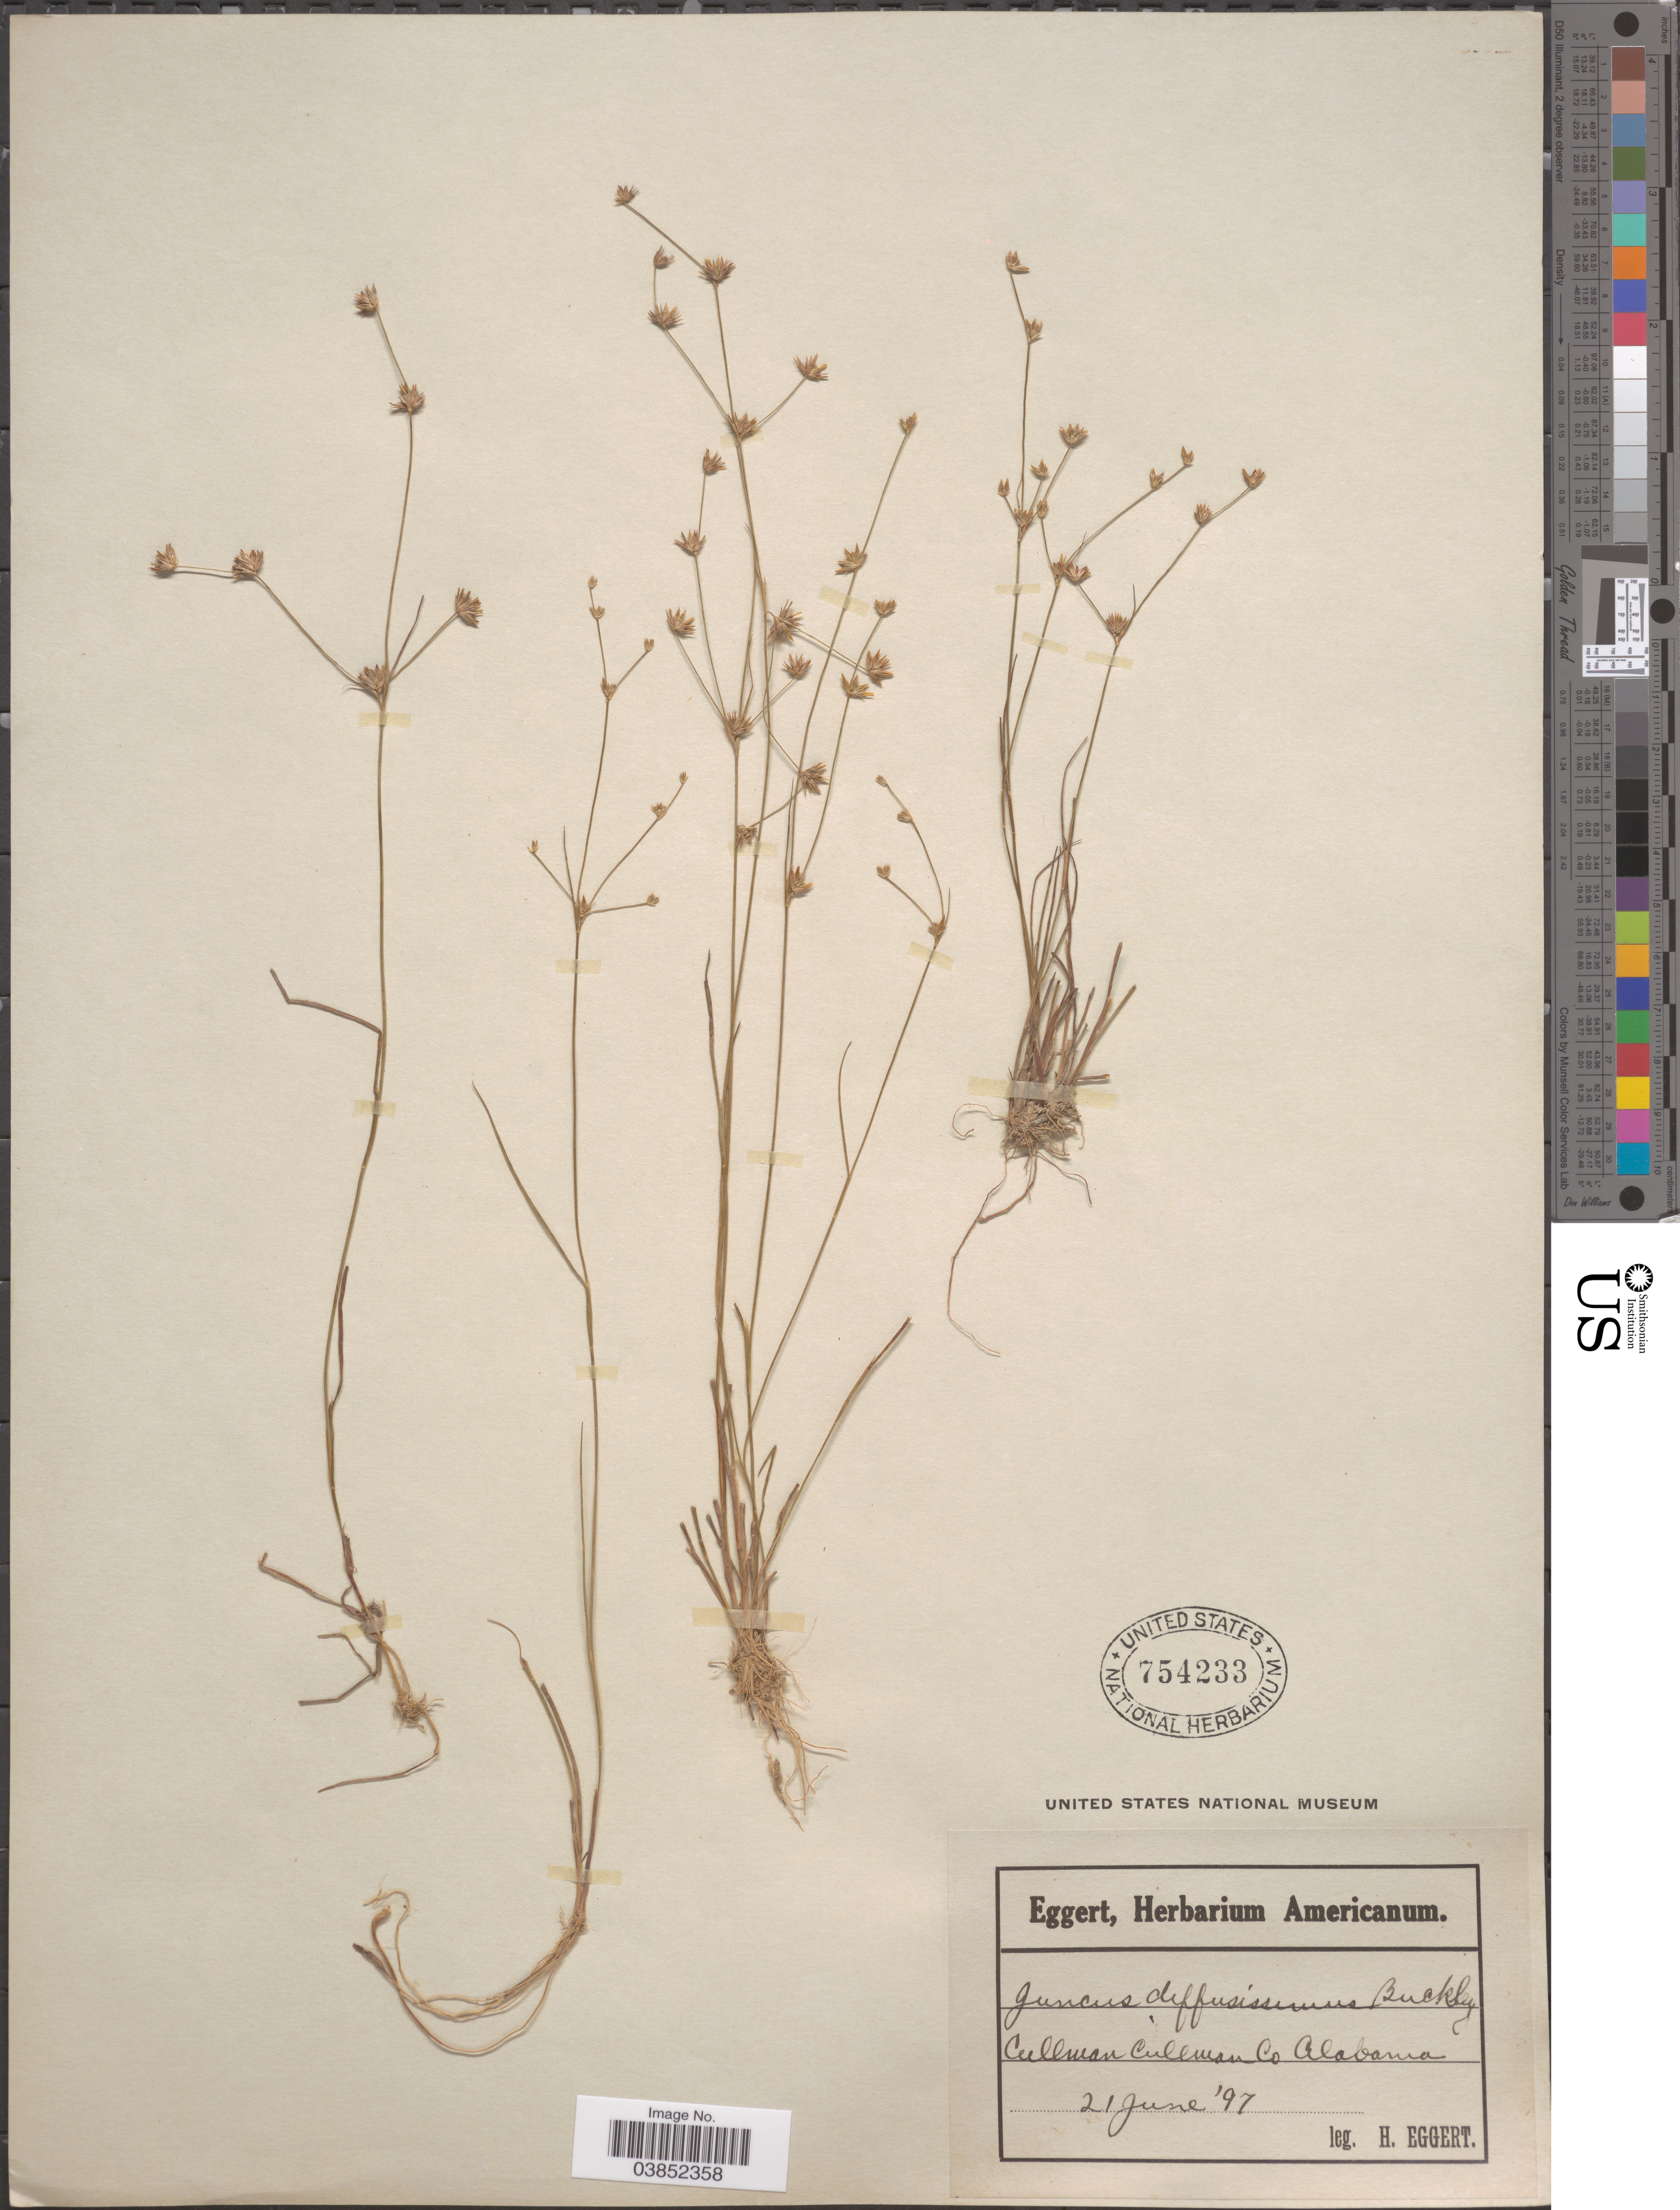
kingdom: Plantae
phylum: Tracheophyta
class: Liliopsida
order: Poales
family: Juncaceae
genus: Juncus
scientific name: Juncus diffusissimus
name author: Buckley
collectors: H. Eggert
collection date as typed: Transcribed d/m/y: 21/6/97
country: United States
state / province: Alabama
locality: Cullman Cullman Co.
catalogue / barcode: US 754233